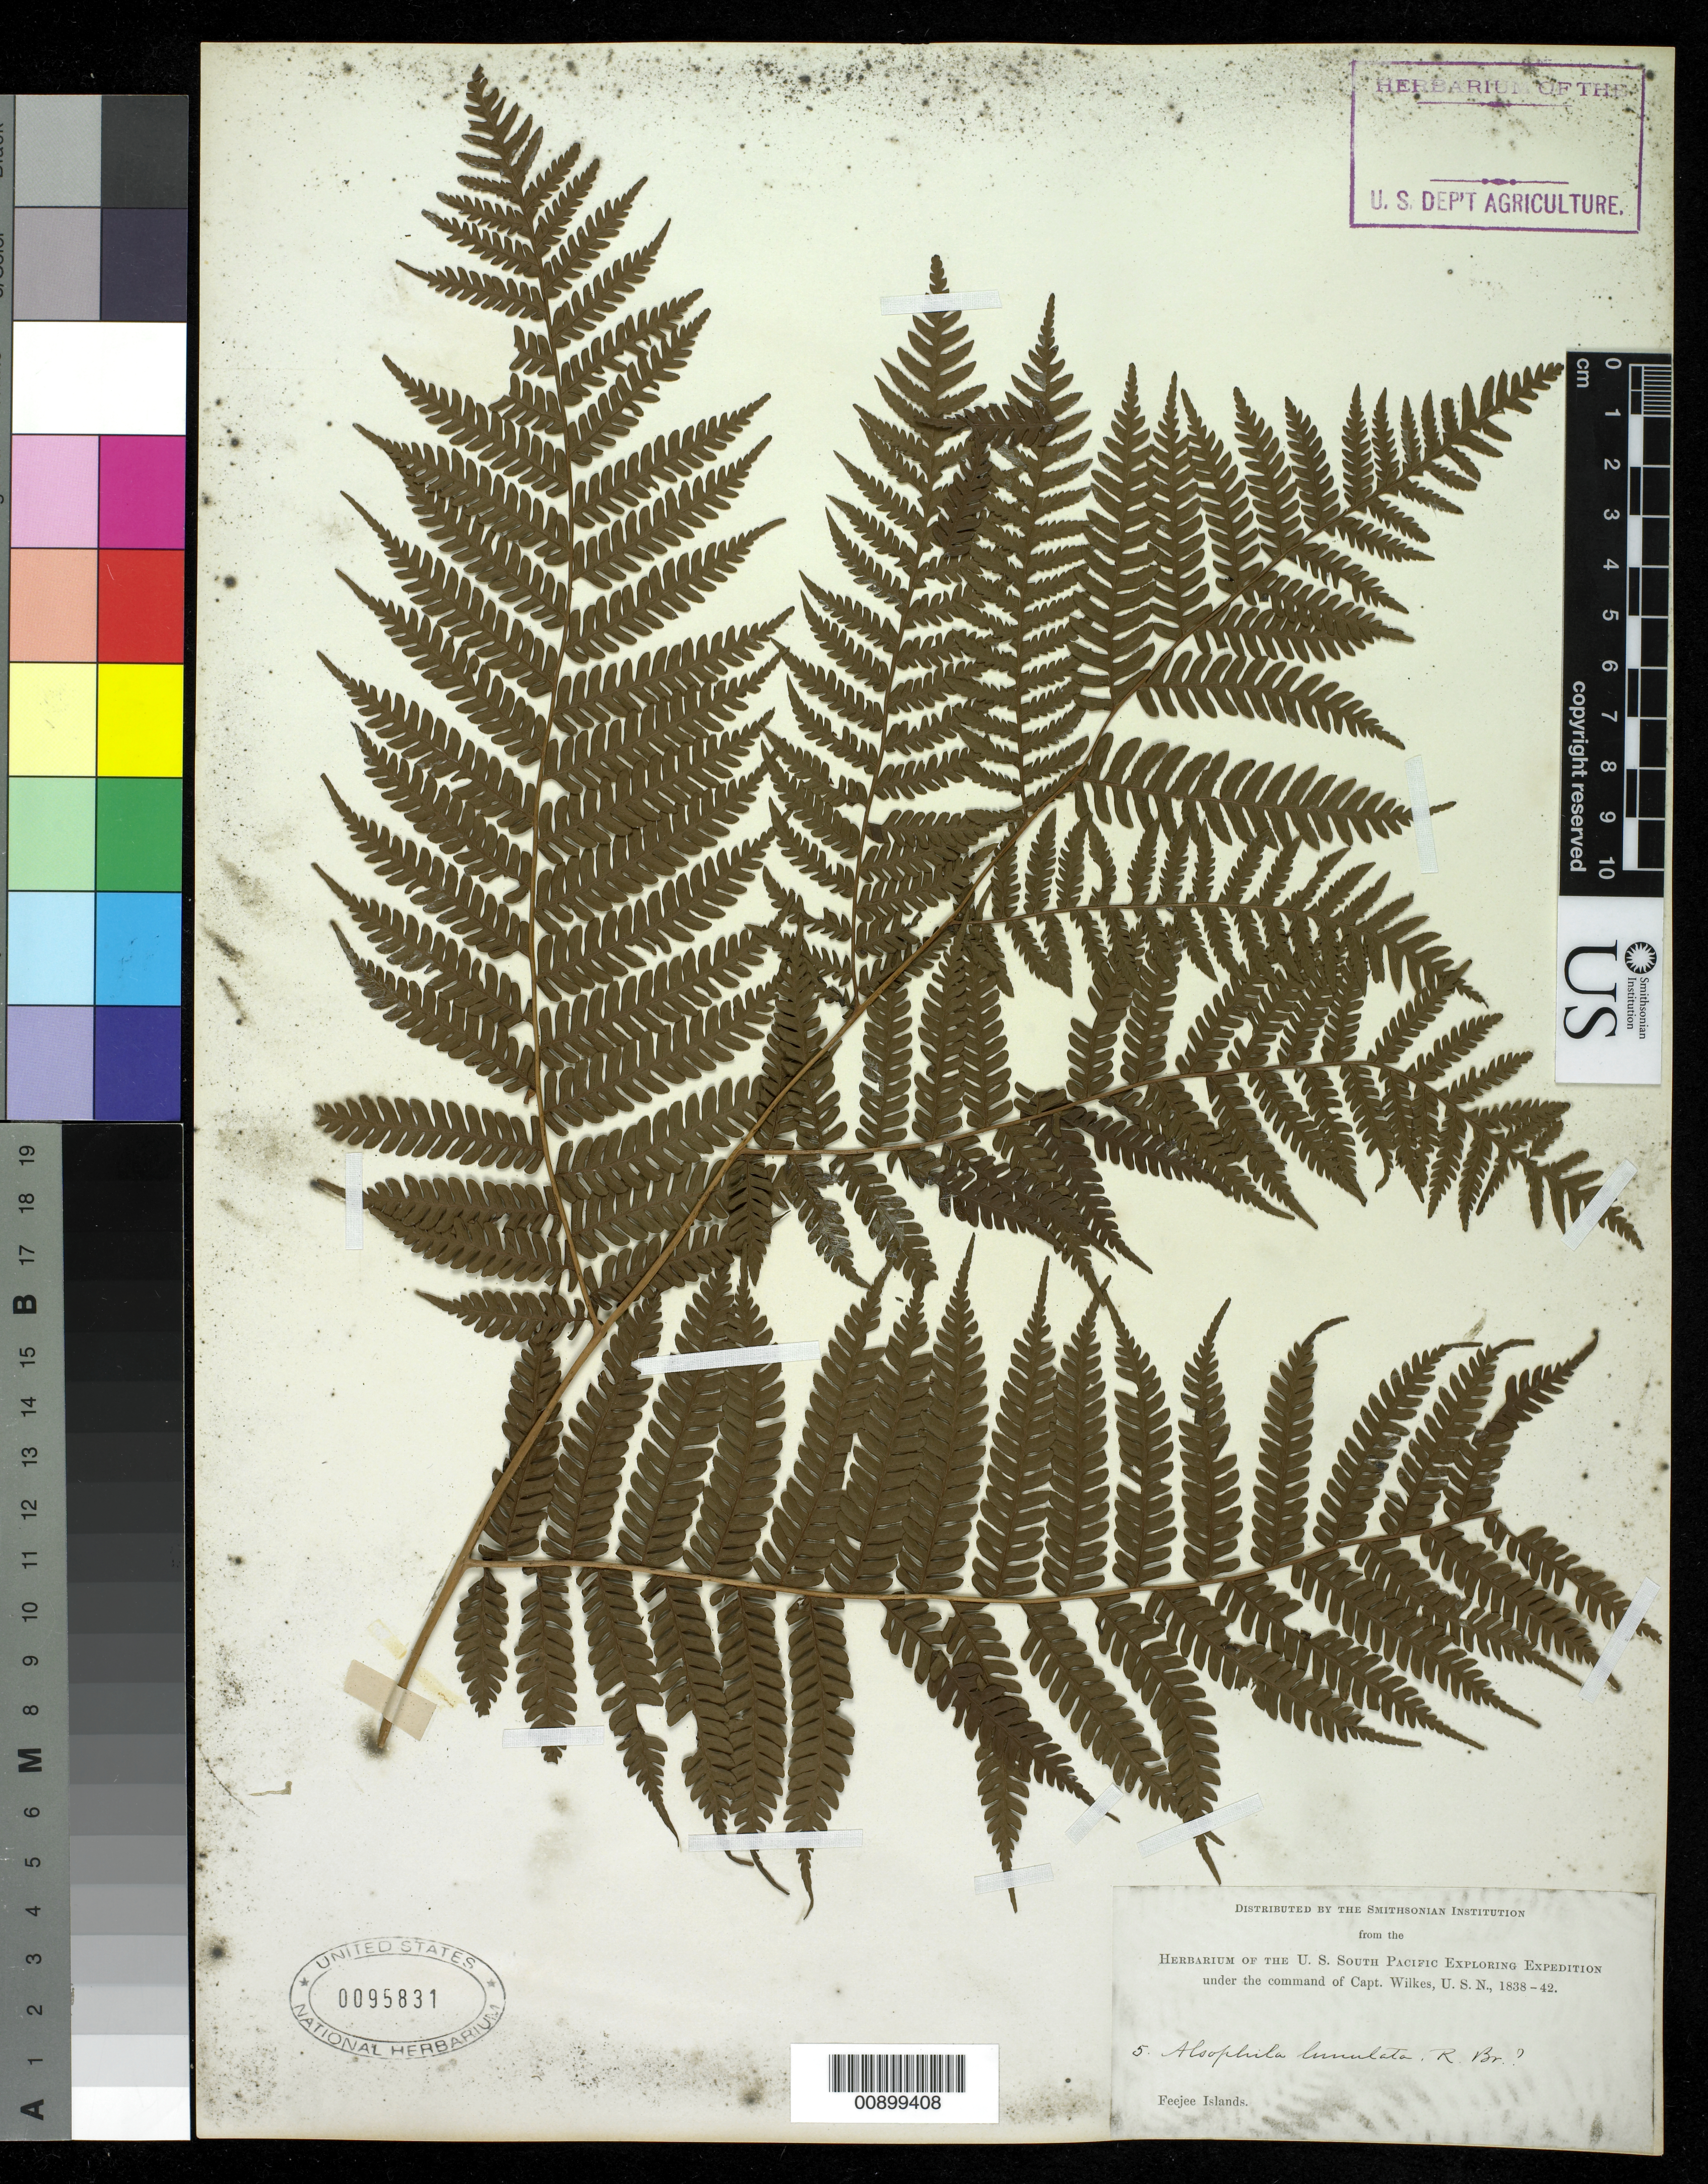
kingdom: Plantae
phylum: Tracheophyta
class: Polypodiopsida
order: Cyatheales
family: Cyatheaceae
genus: Cyathea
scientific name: Cyathea lunulata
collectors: Wilkes Explor. Exped.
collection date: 1838/1842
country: Fiji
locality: Feejee Islands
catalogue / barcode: US 95831